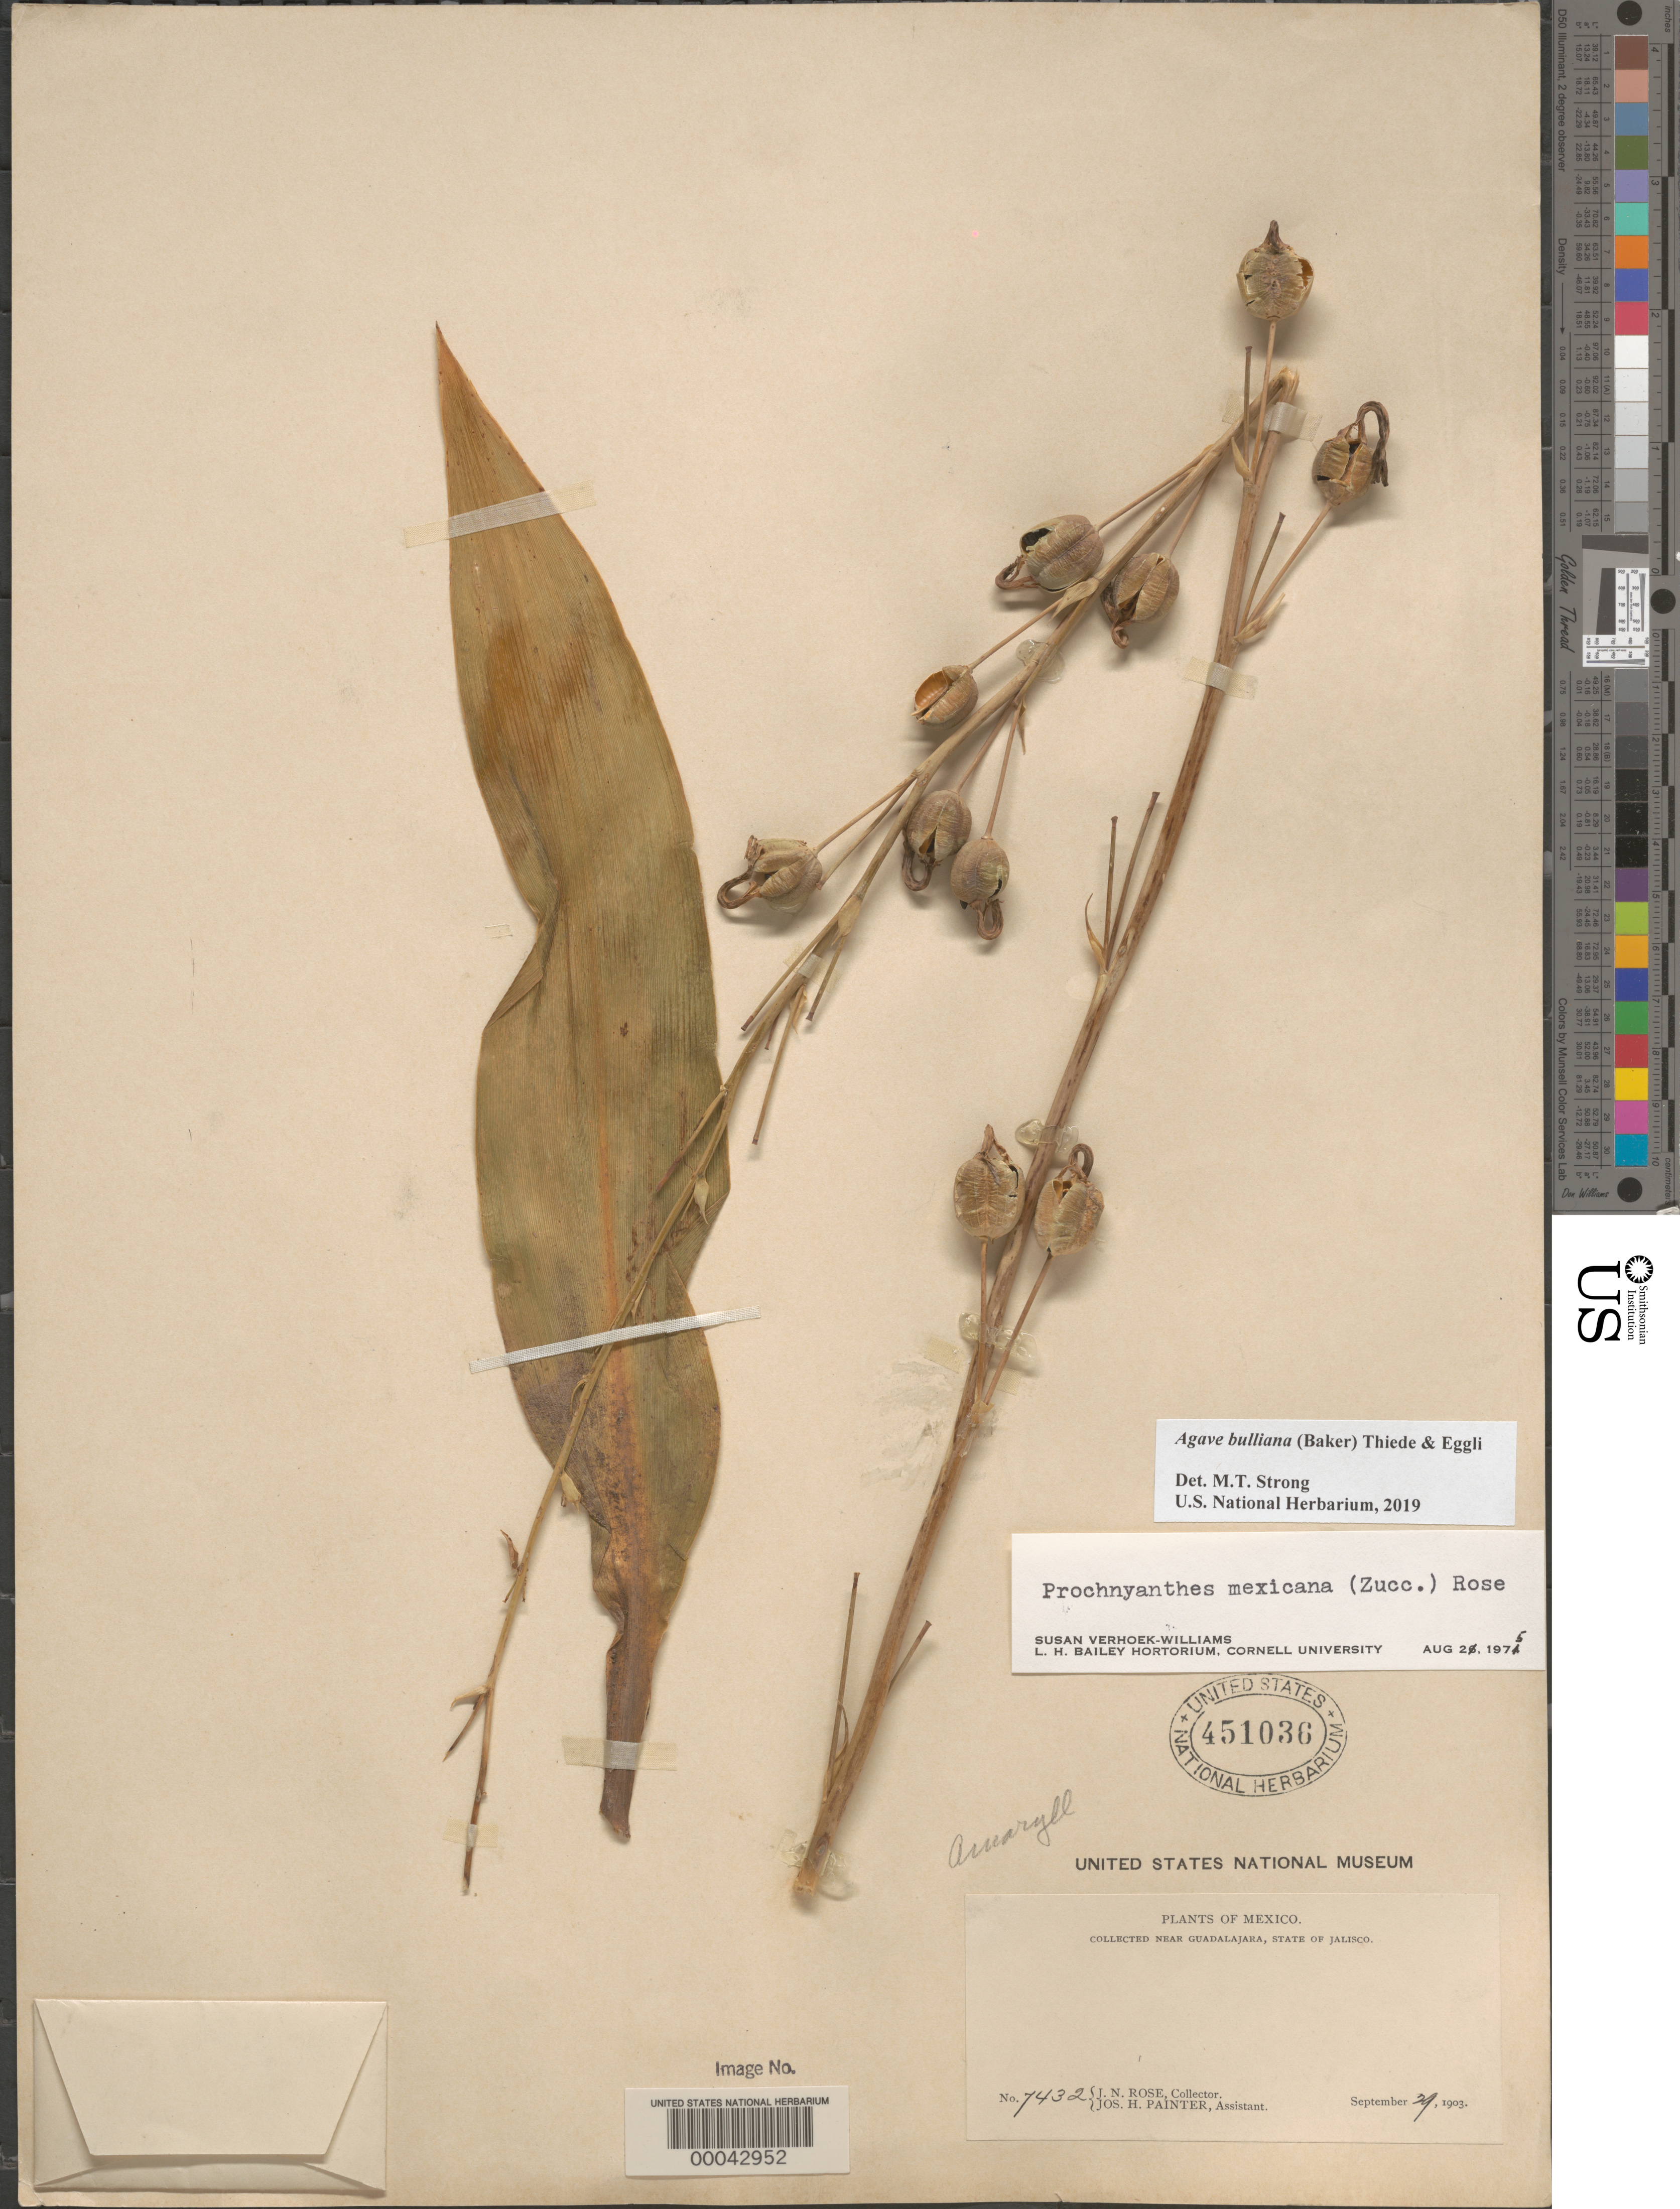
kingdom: Plantae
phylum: Tracheophyta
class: Liliopsida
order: Asparagales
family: Asparagaceae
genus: Agave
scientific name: Agave bulliana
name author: (Baker) Thiede & Eggli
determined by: Strong, Mark T., (BOT), Smithsonian Institution - National Museum of Natural History (UNITED STATES)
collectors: J. N. Rose & J. H. Painter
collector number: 7432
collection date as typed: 29 Sep 1903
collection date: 1903-09-29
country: Mexico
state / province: Jalisco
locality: Near Guadalajara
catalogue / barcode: US 451036